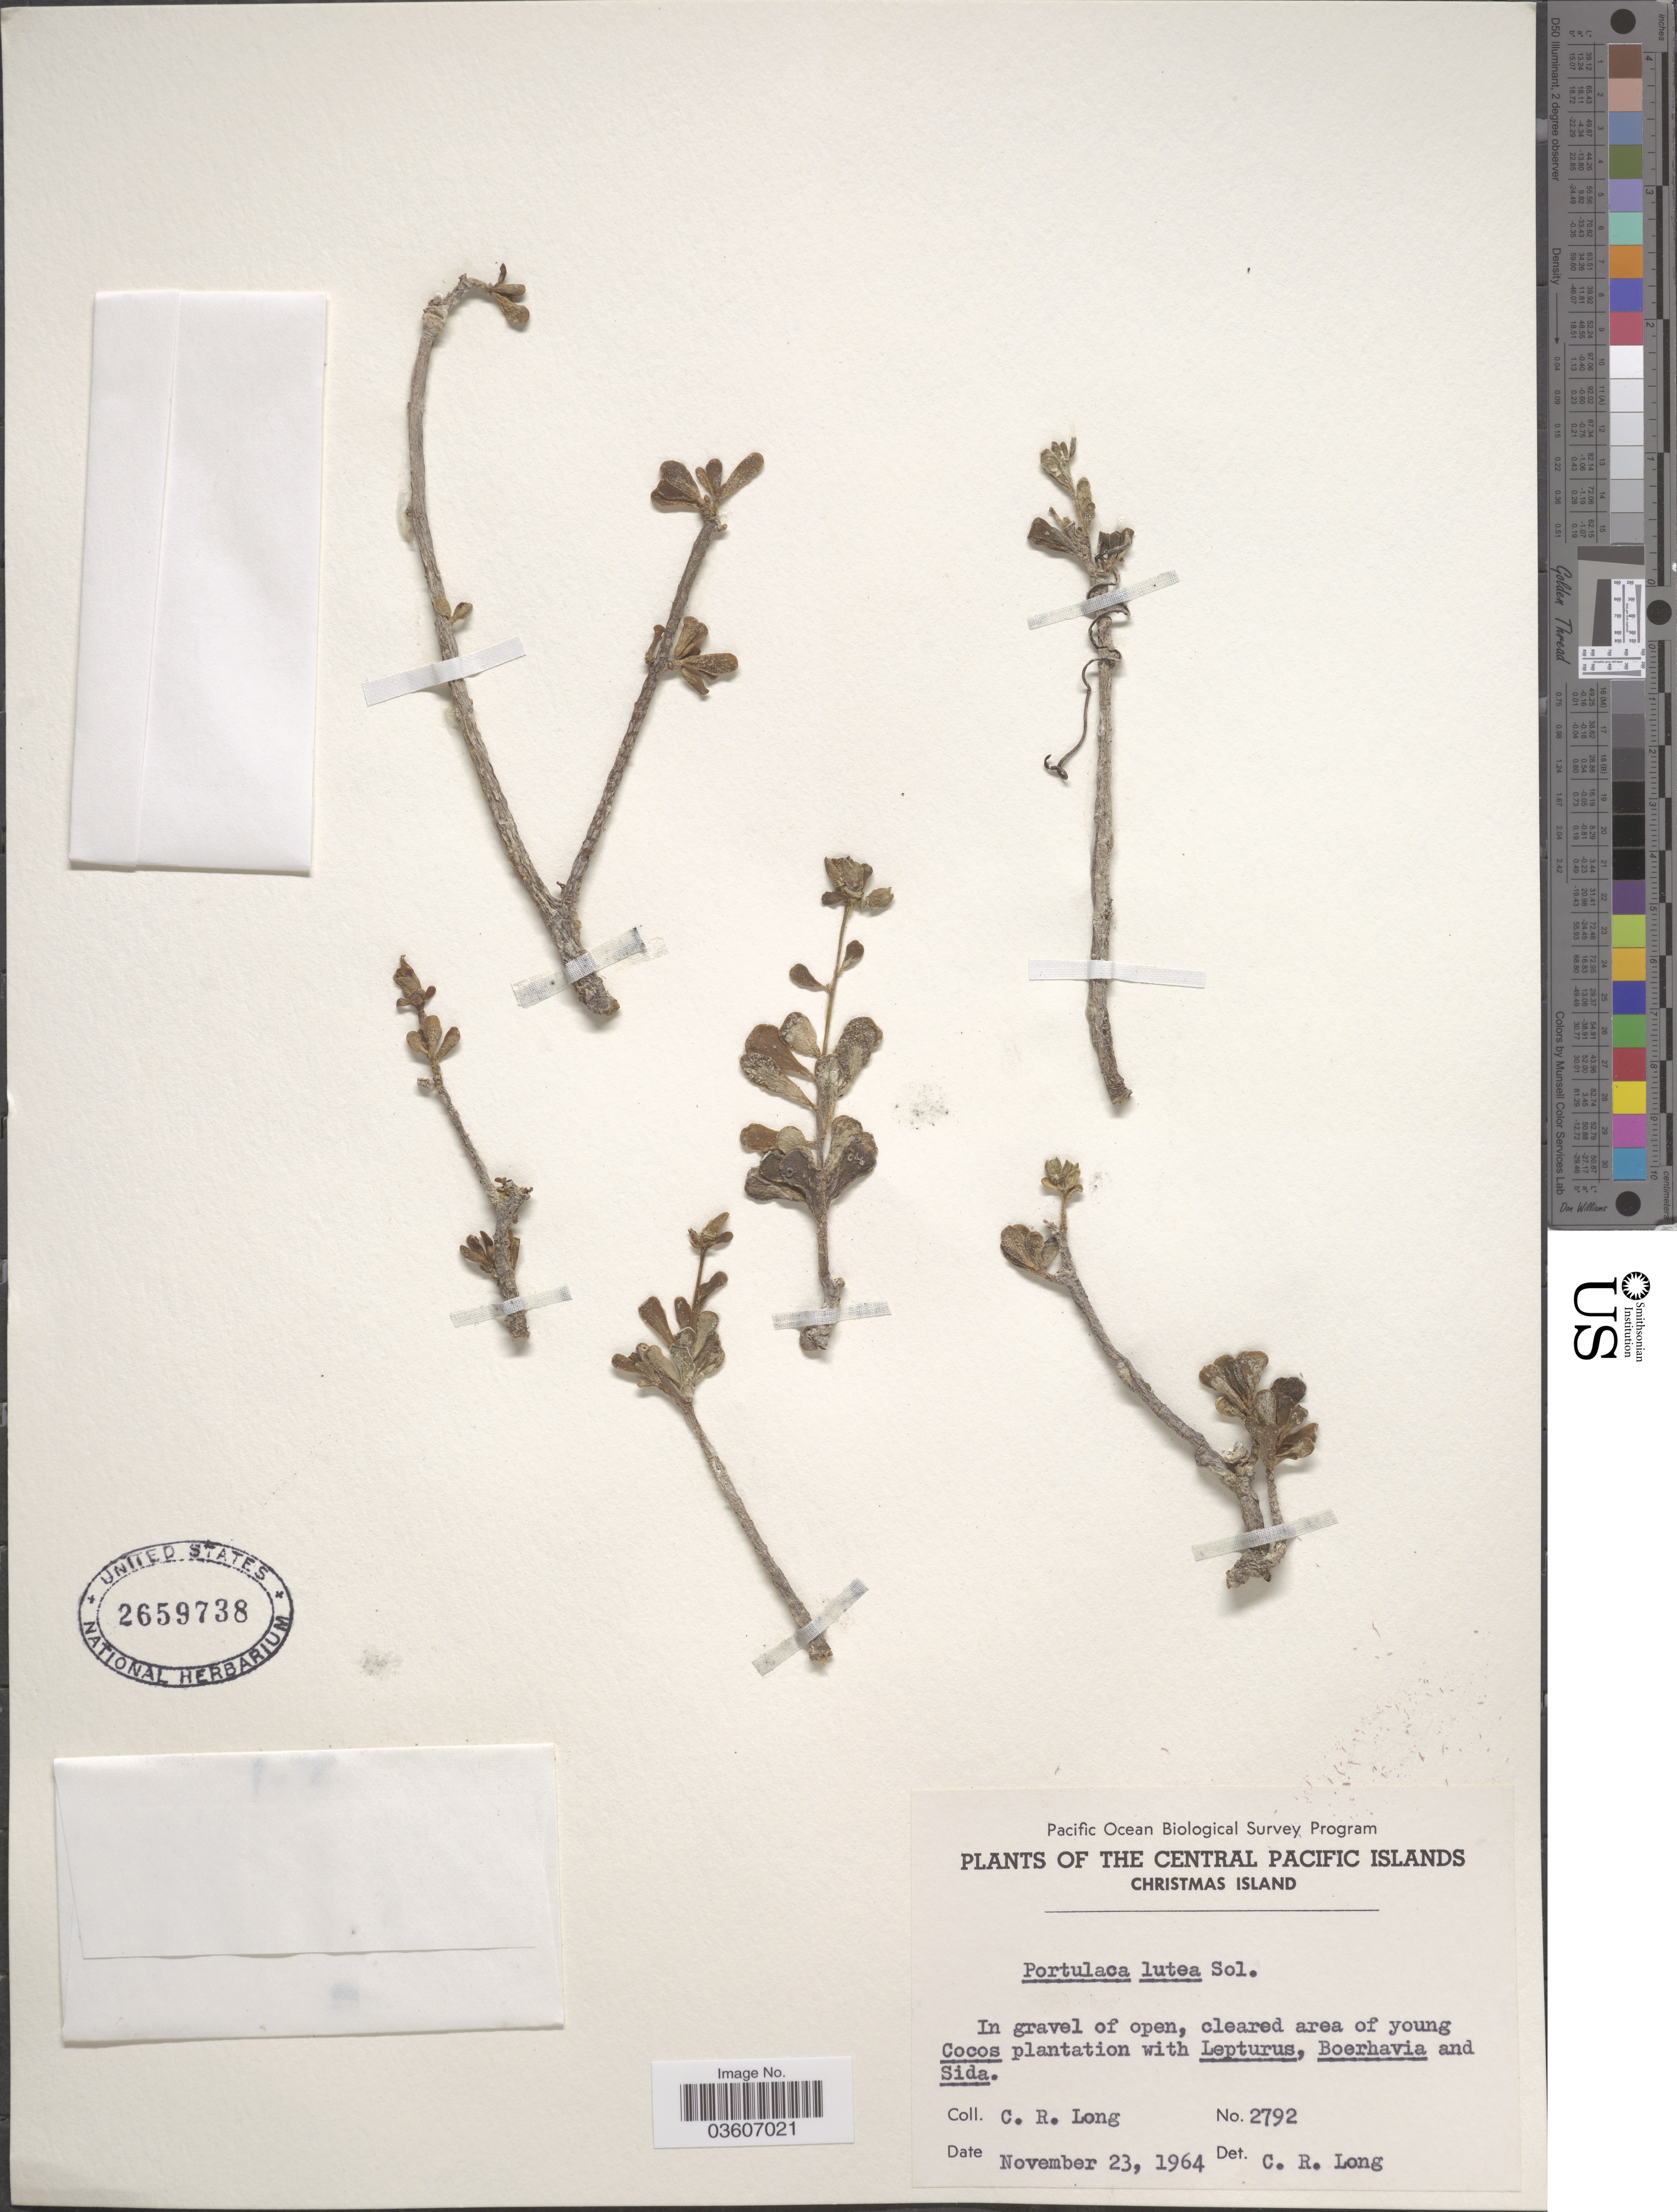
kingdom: Plantae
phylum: Tracheophyta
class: Magnoliopsida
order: Caryophyllales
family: Portulacaceae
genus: Portulaca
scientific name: Portulaca lutea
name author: Sol. ex G. Forst.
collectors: C. R. Long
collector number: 2792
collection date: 1964-11-23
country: Kiribati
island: Kiritimati [Christmas] Atoll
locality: The Central Pacific Islands. Christmas Island.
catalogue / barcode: US 2659738